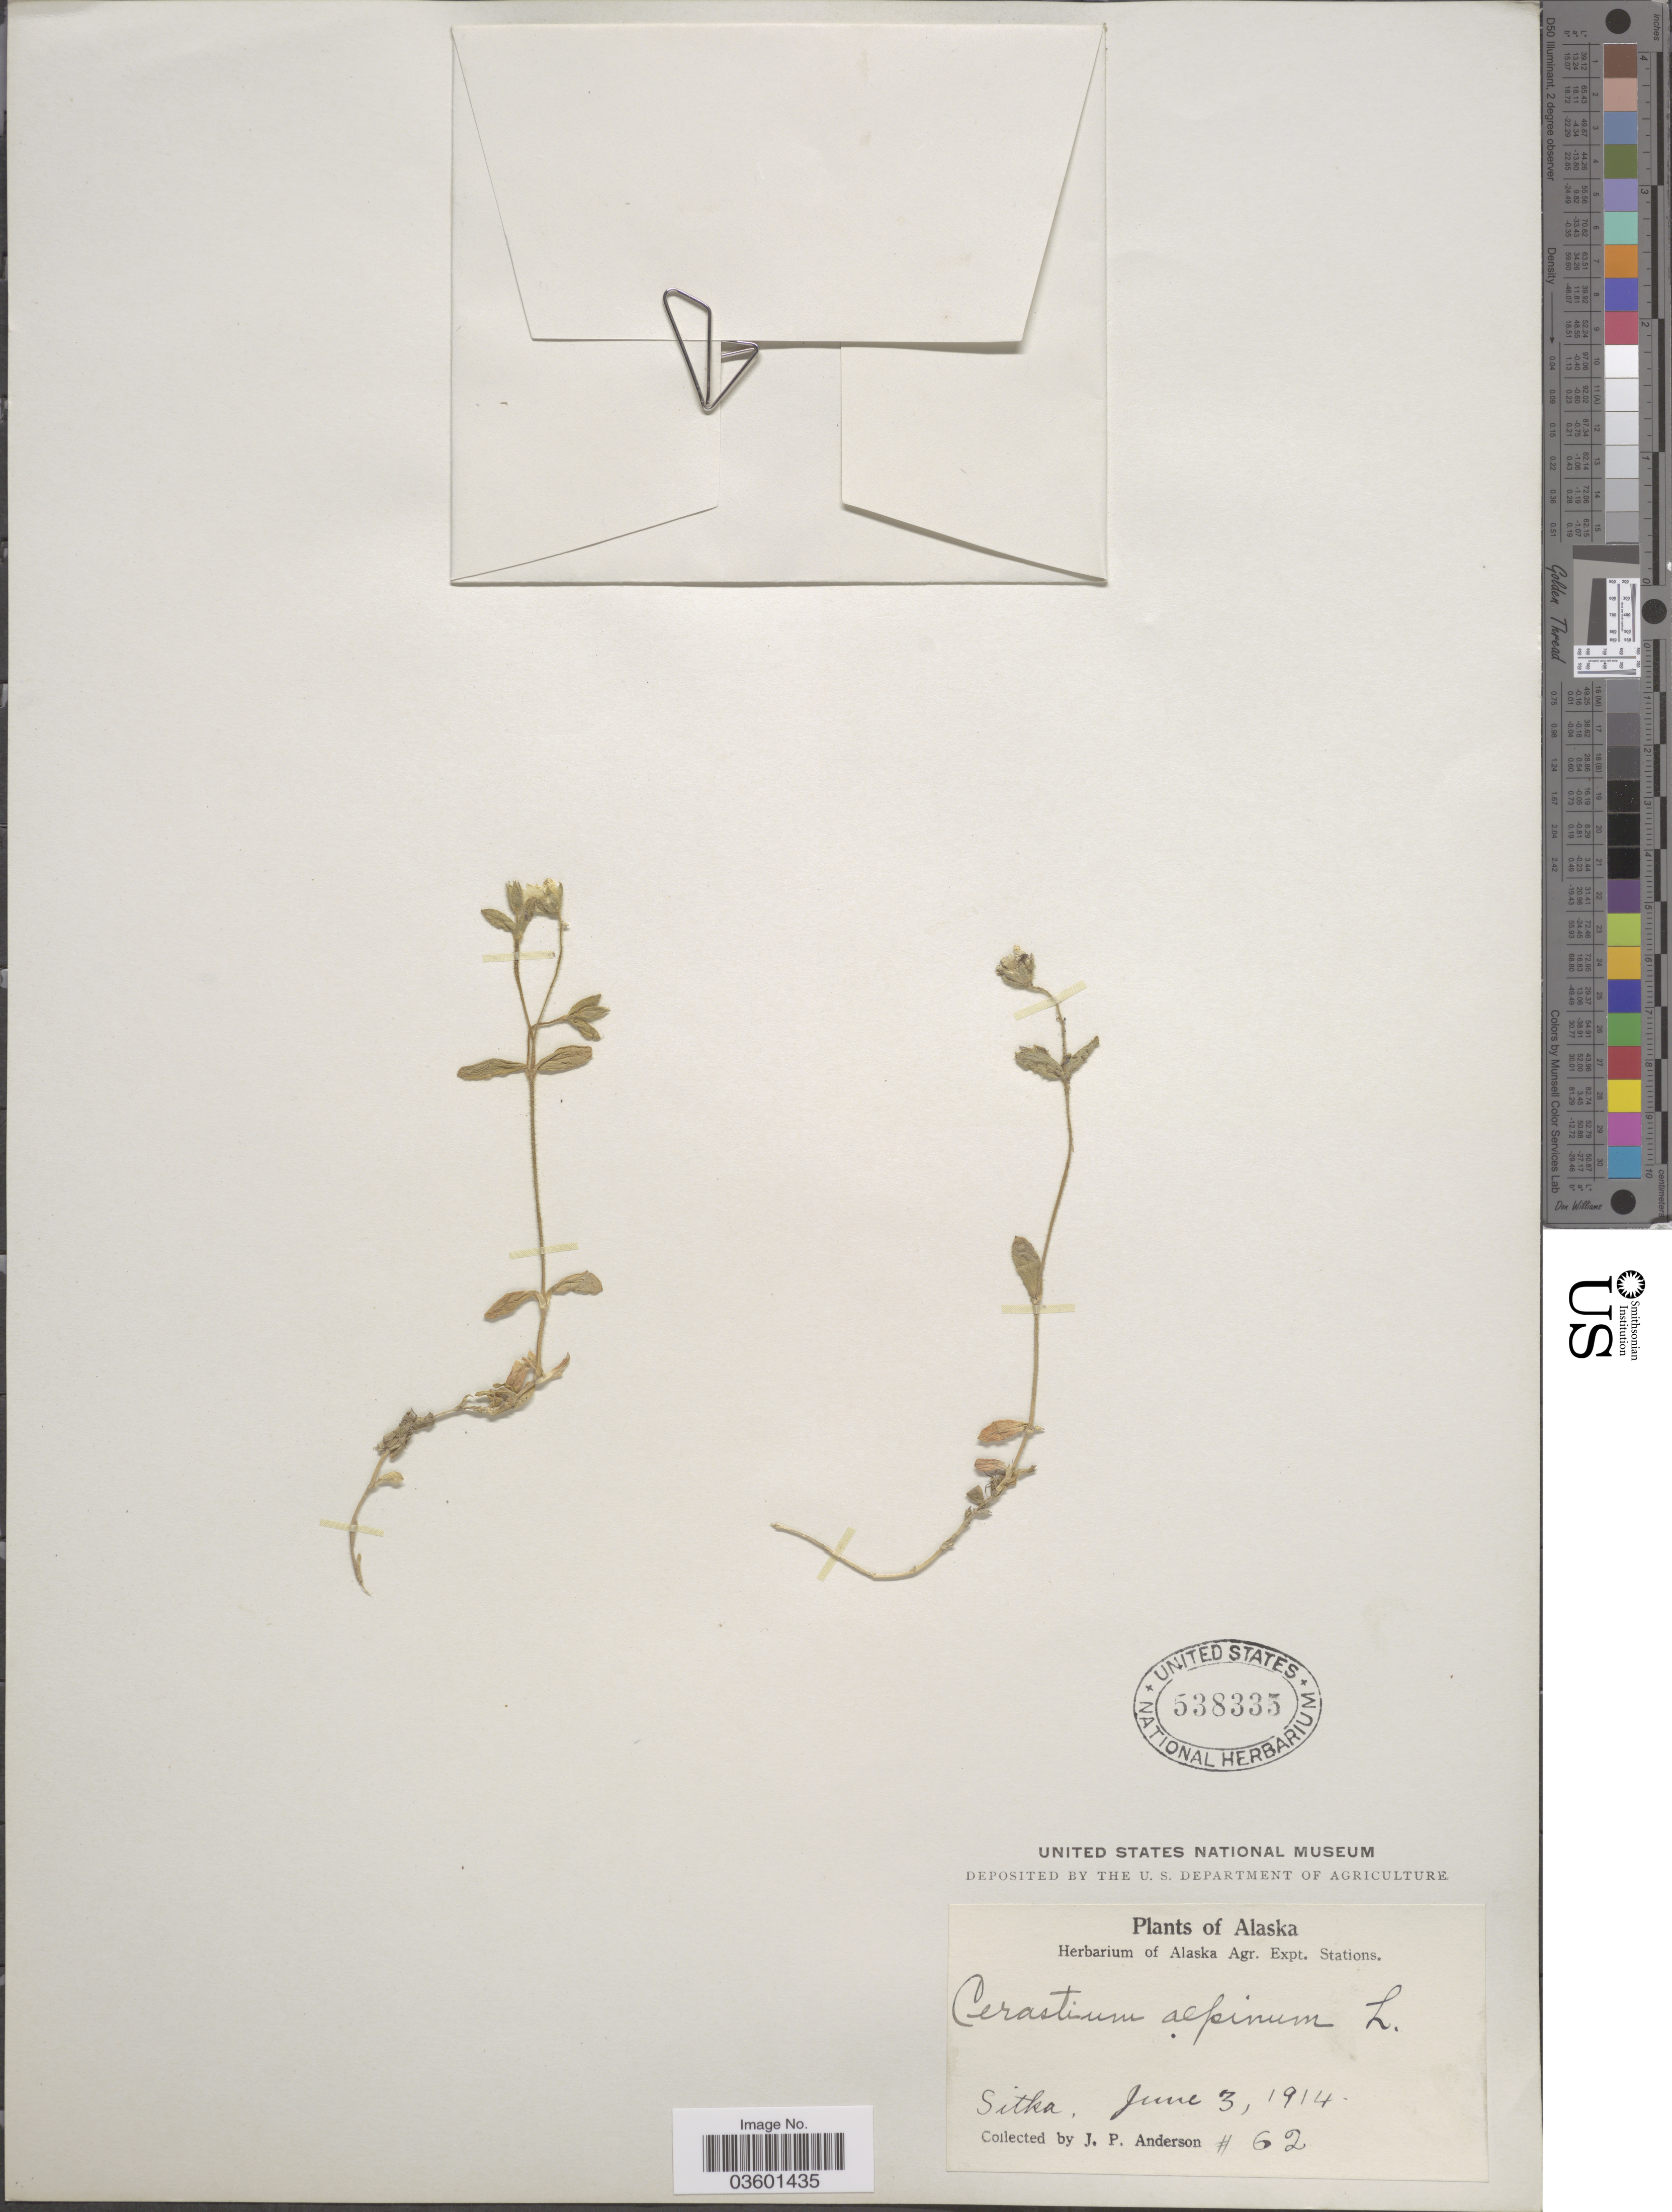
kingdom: Plantae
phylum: Tracheophyta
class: Magnoliopsida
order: Caryophyllales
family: Caryophyllaceae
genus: Cerastium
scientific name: Cerastium beeringianum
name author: Cham. & Schltdl.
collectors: J. P. Anderson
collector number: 62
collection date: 1914-06-03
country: United States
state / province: Alaska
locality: Sitka.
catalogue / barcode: US 538335